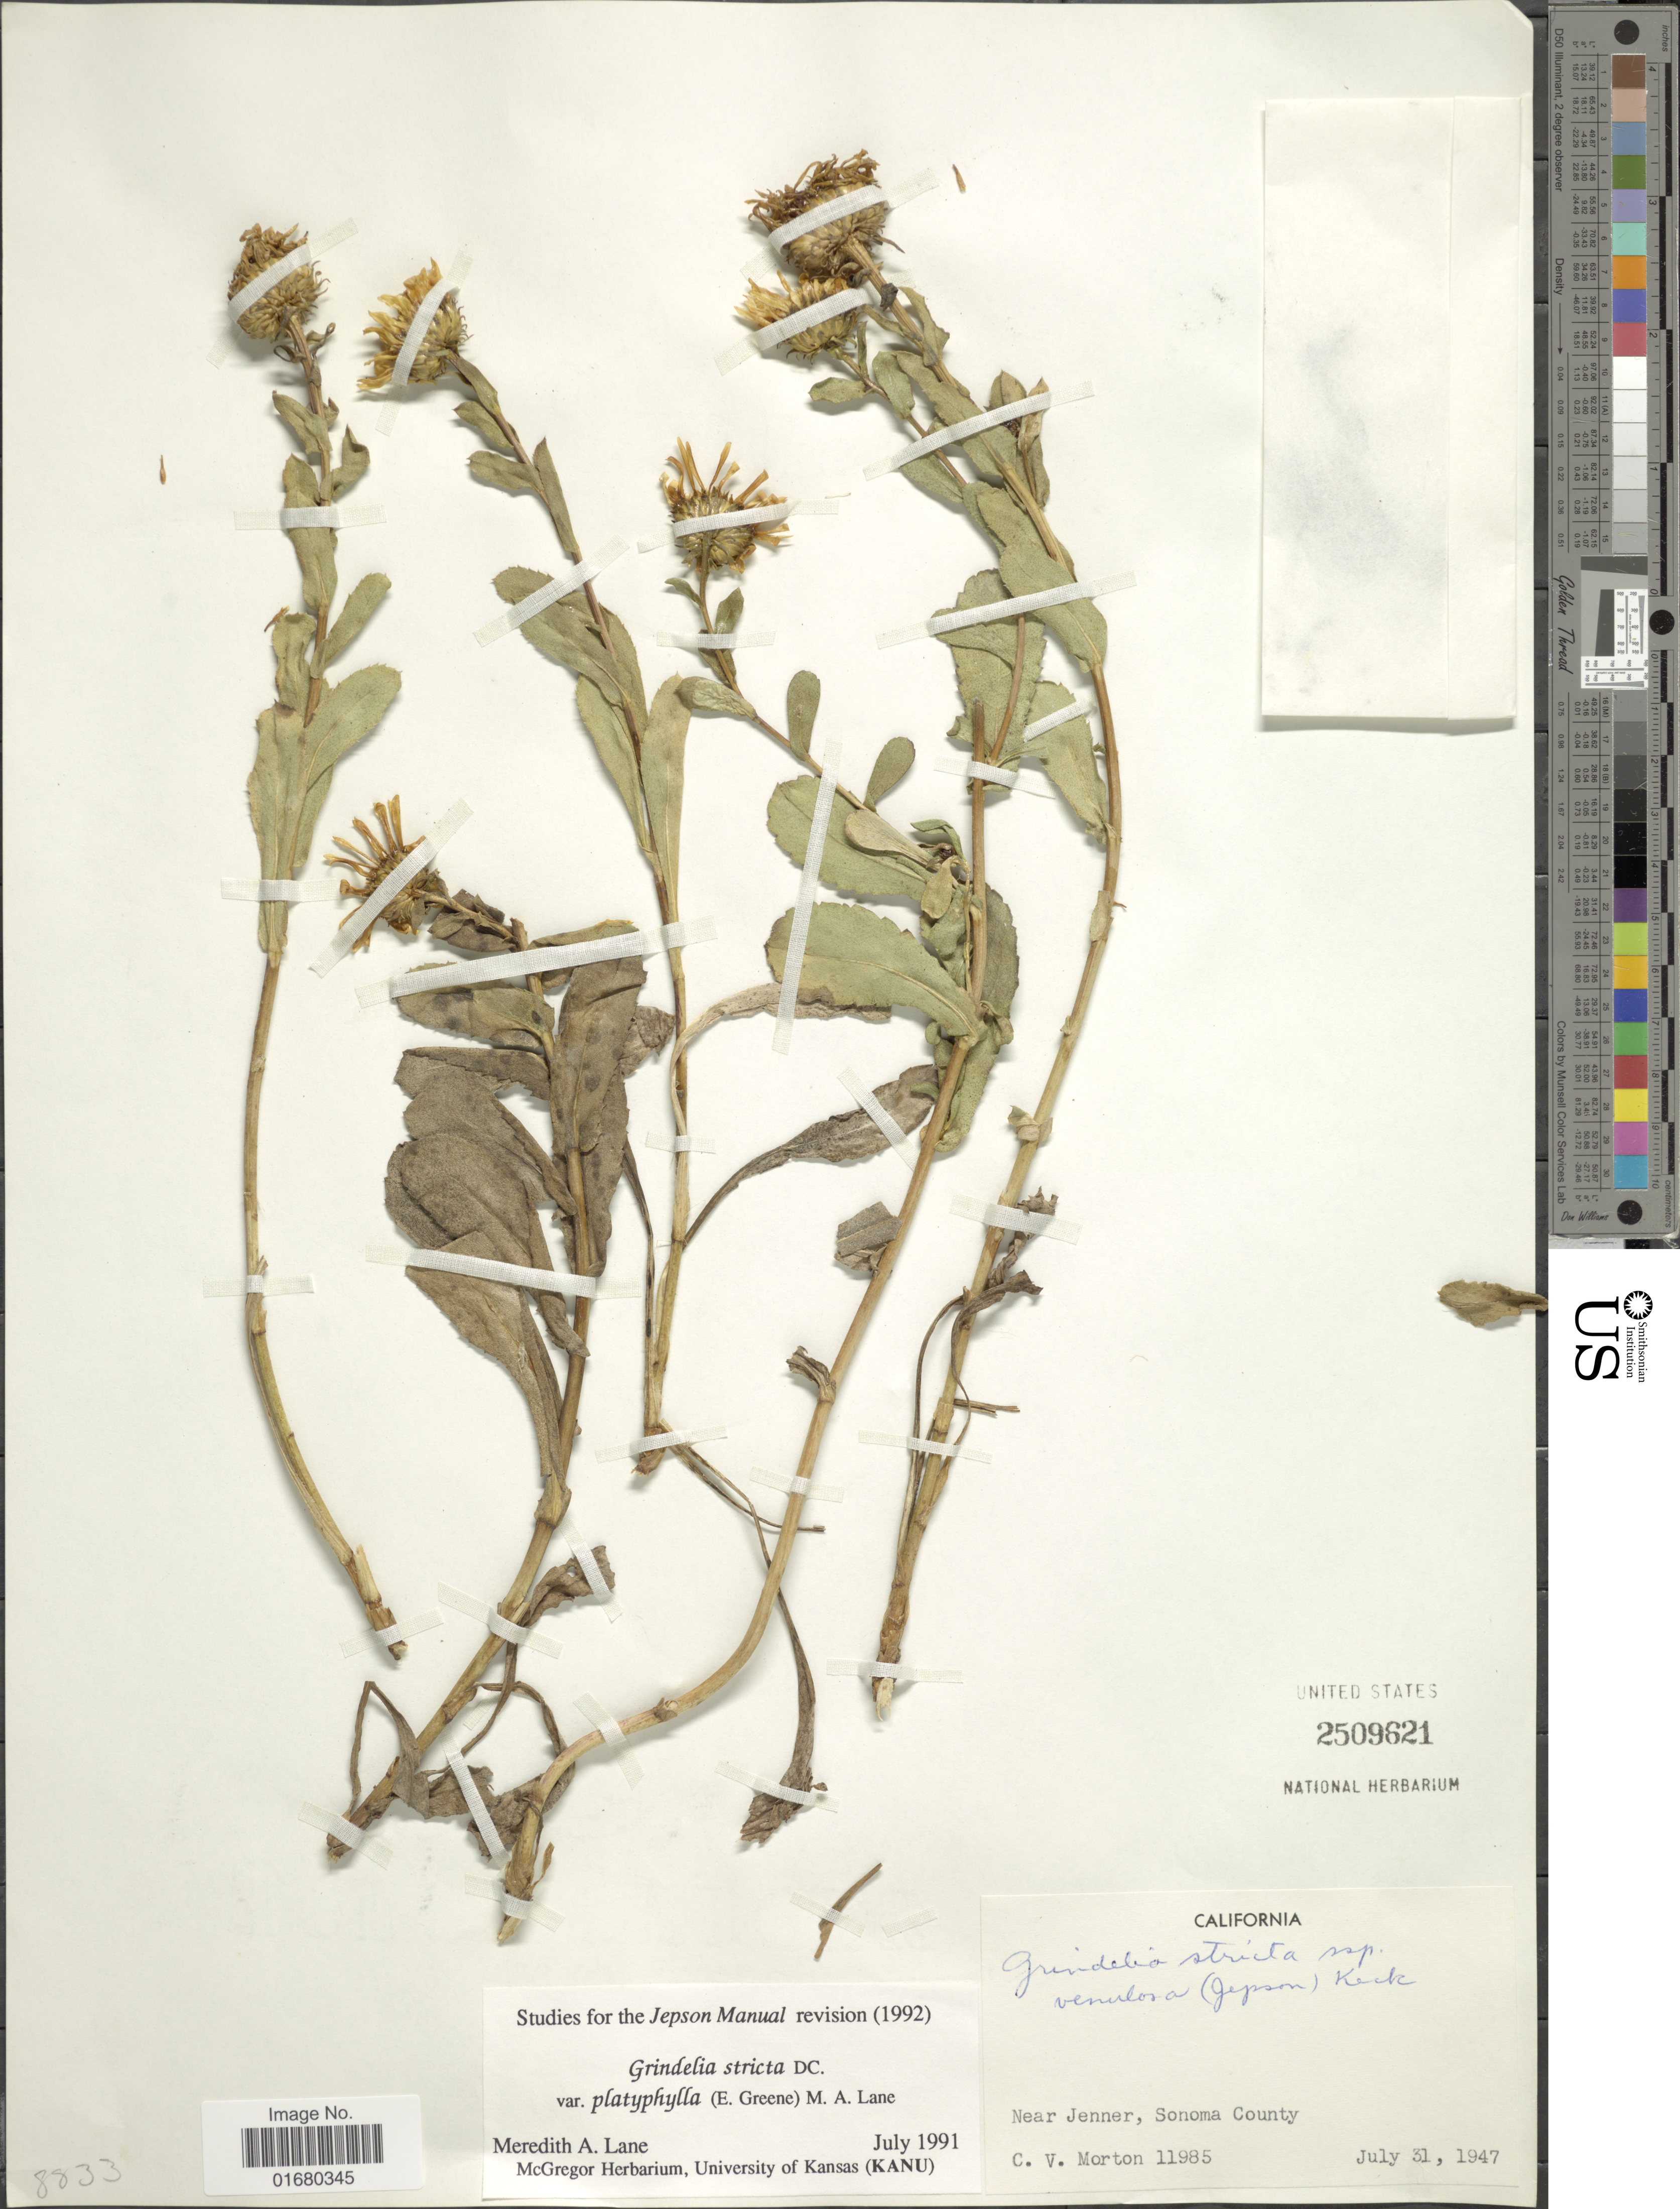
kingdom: Plantae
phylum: Tracheophyta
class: Magnoliopsida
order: Asterales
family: Asteraceae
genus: Grindelia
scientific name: Grindelia stricta var. platyphylla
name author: (Greene) M.A. Lane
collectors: C. V. Morton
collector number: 11985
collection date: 1947-07-31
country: United States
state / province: California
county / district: Sonoma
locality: Near Jenner, Sonoma County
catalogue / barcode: US 2509621